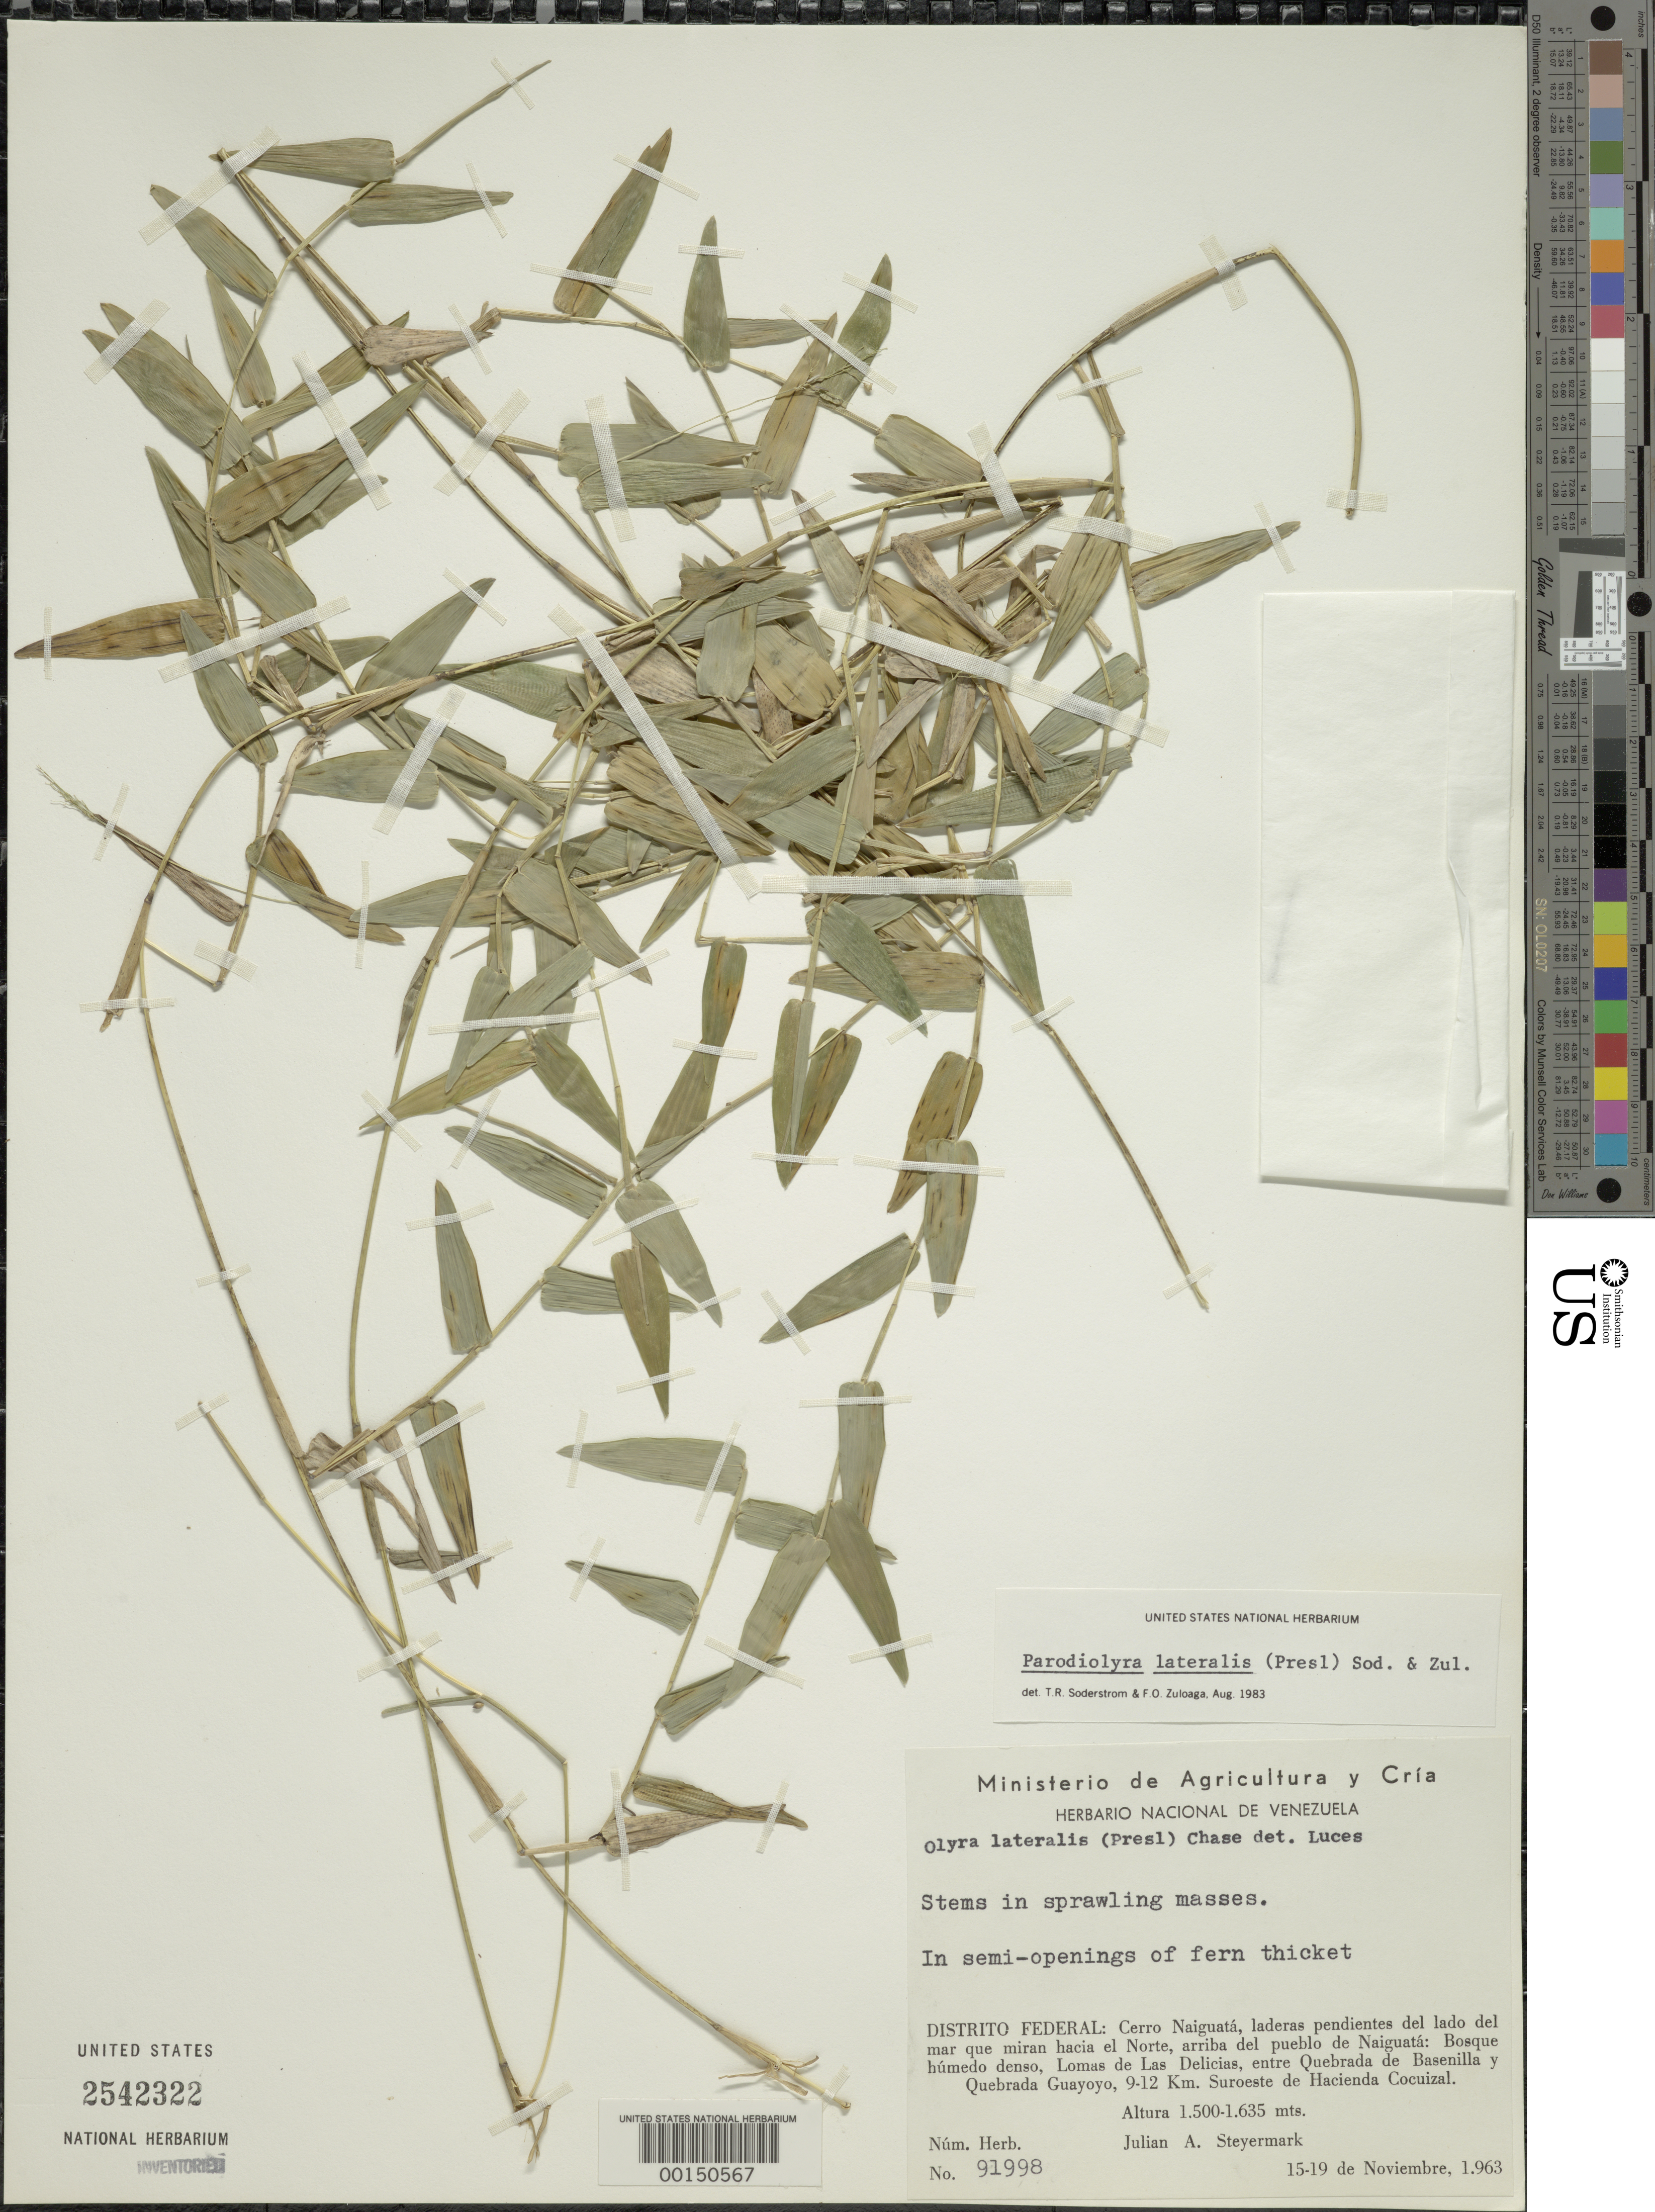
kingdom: Plantae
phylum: Tracheophyta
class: Liliopsida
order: Poales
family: Poaceae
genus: Parodiolyra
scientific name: Parodiolyra lateralis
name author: (J. Presl ex Nees) Soderstr. & Zuloaga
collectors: J. Steyermark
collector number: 91998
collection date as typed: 15 Nov 1963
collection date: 1963-11-15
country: Venezuela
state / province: Distrito Federal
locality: Cerro naiguata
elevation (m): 1500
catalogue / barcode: US 2542322